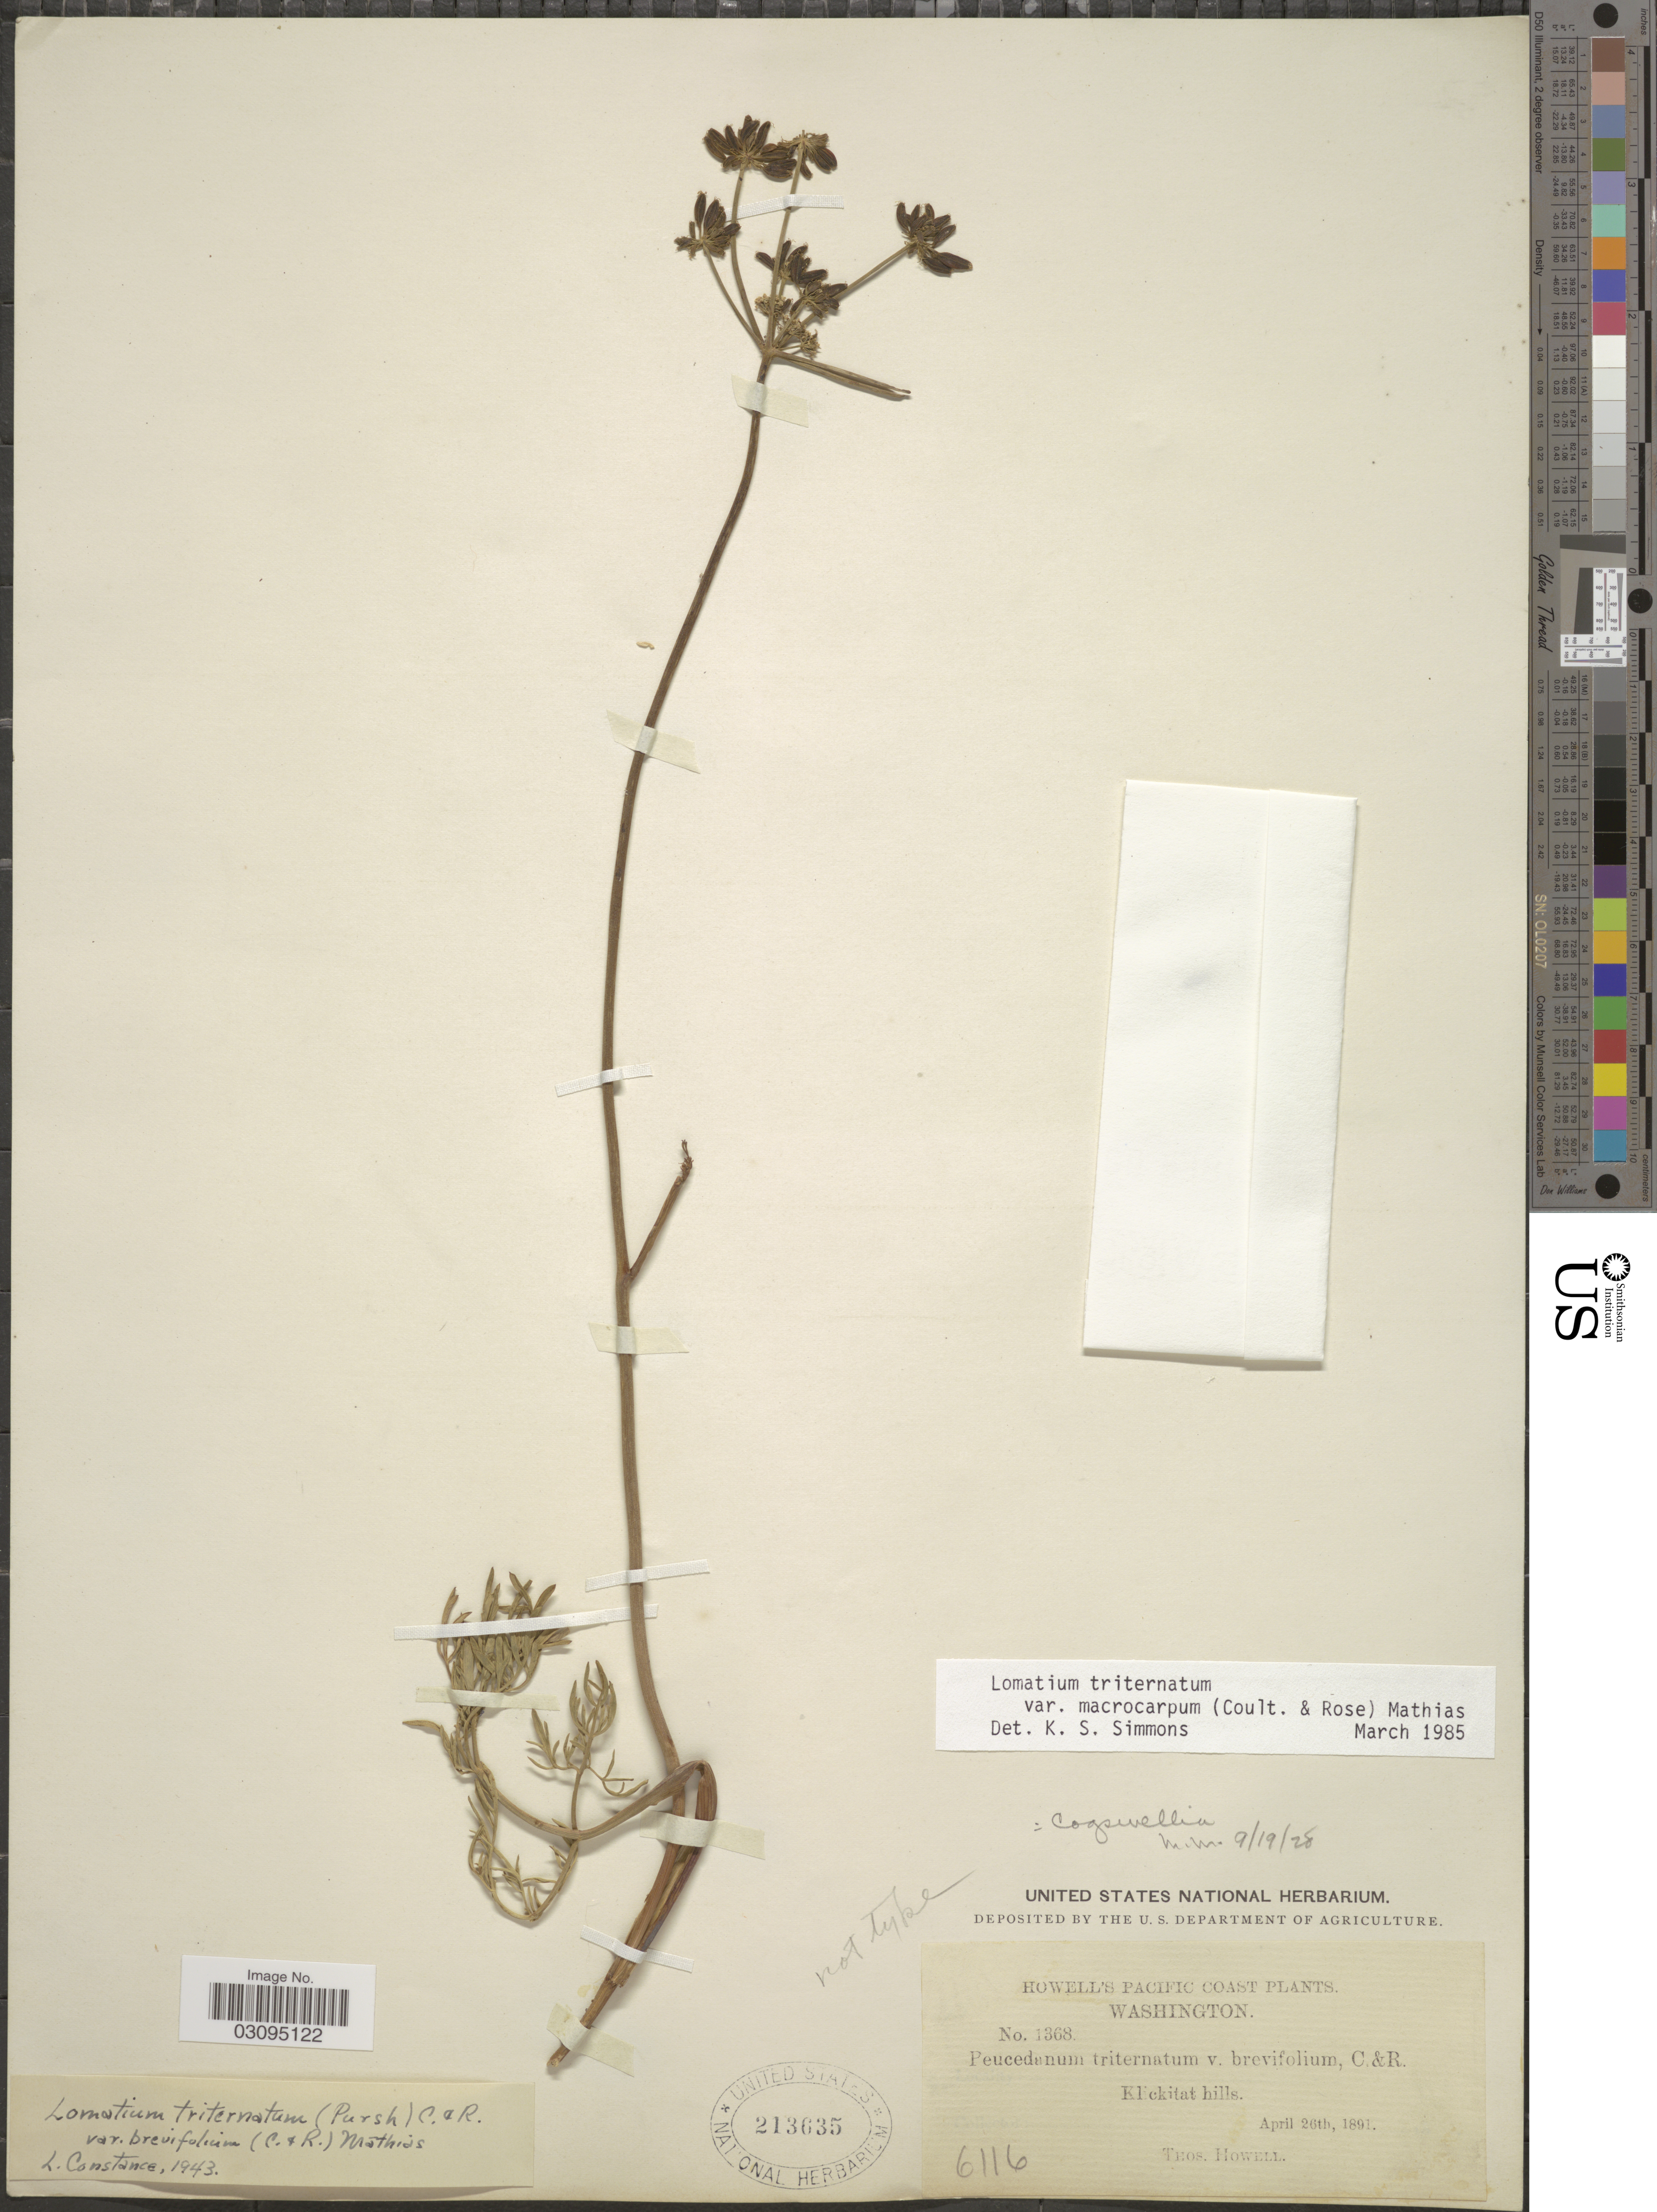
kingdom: Plantae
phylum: Tracheophyta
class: Magnoliopsida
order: Apiales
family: Apiaceae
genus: Lomatium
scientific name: Lomatium triternatum var. macrocarpum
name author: (J.M. Coult. & Rose) Mathias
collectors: T. Howell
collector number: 1368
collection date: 1891-04-26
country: United States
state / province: Washington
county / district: Klickitat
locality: Pacific Coast, Klickitat hills.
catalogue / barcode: US 213635